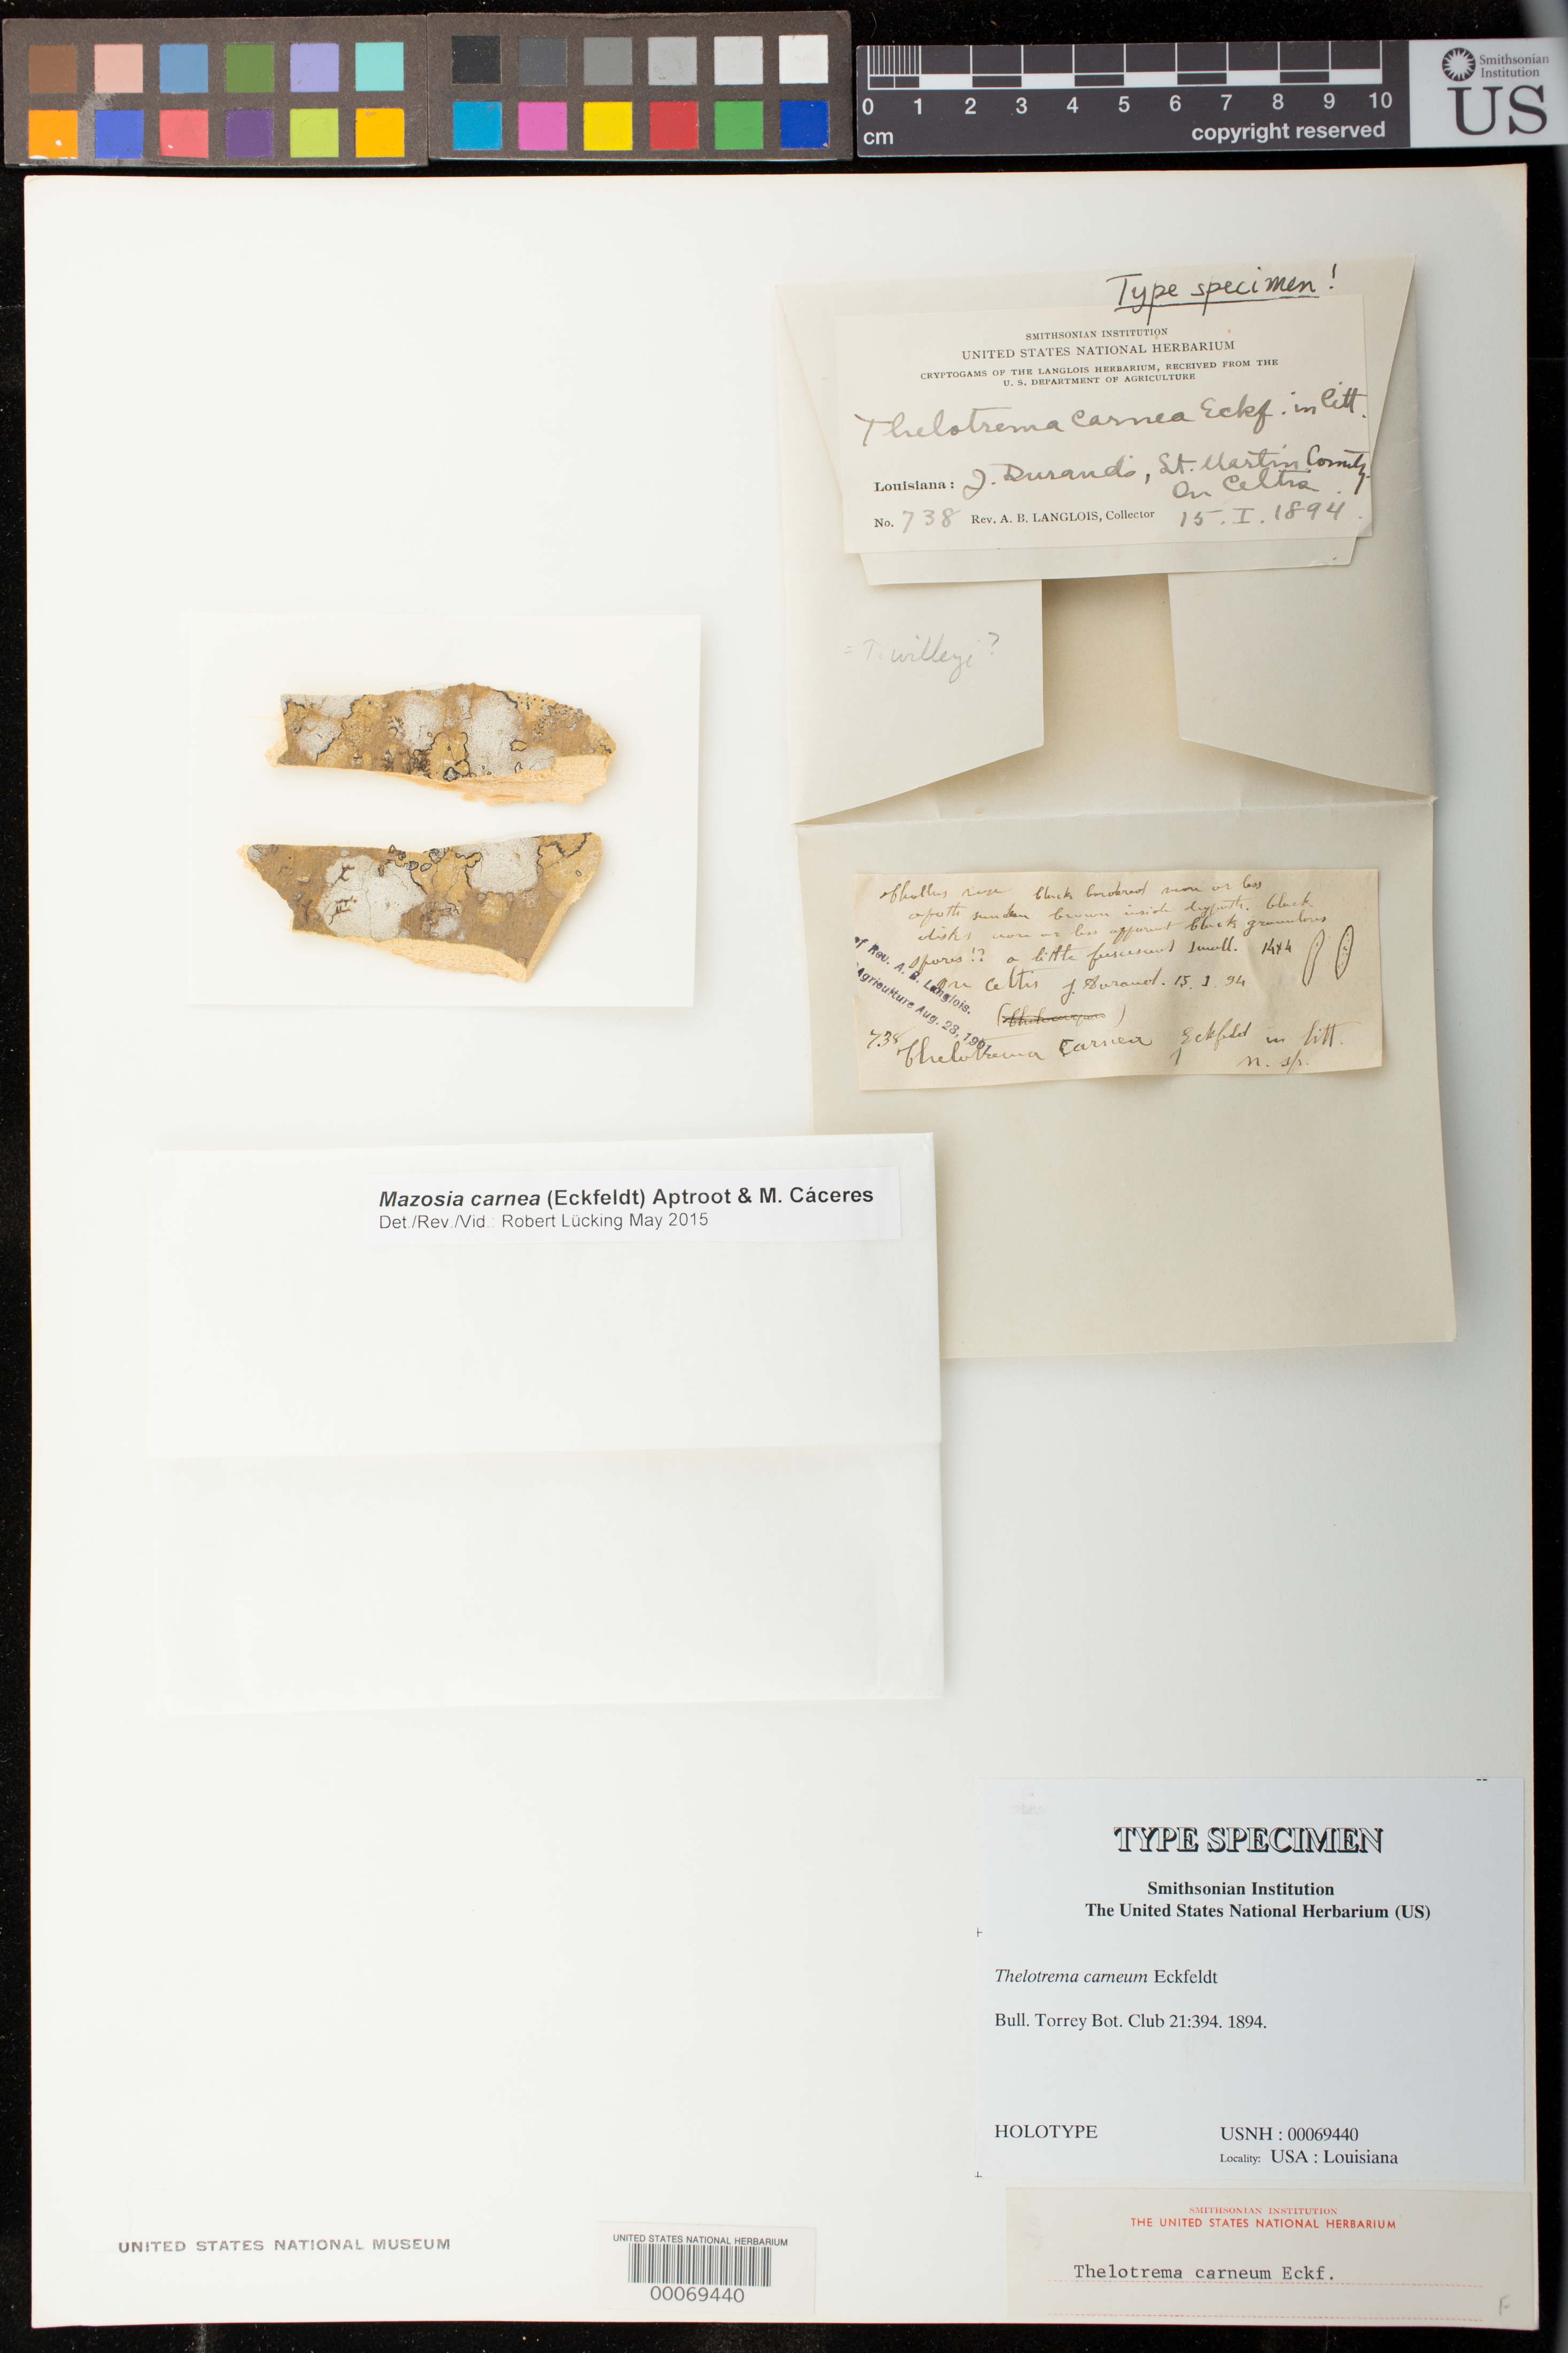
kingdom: Fungi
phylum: Ascomycota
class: Lecanoromycetes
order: Ostropales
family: Graphidaceae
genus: Thelotrema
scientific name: Thelotrema carneum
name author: Eckfeldt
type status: Holotype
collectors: A. B. Langlois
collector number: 738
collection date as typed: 15 Jan 1894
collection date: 1894-01-15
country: United States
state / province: Louisiana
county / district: Saint Martin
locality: St. Martinsville.